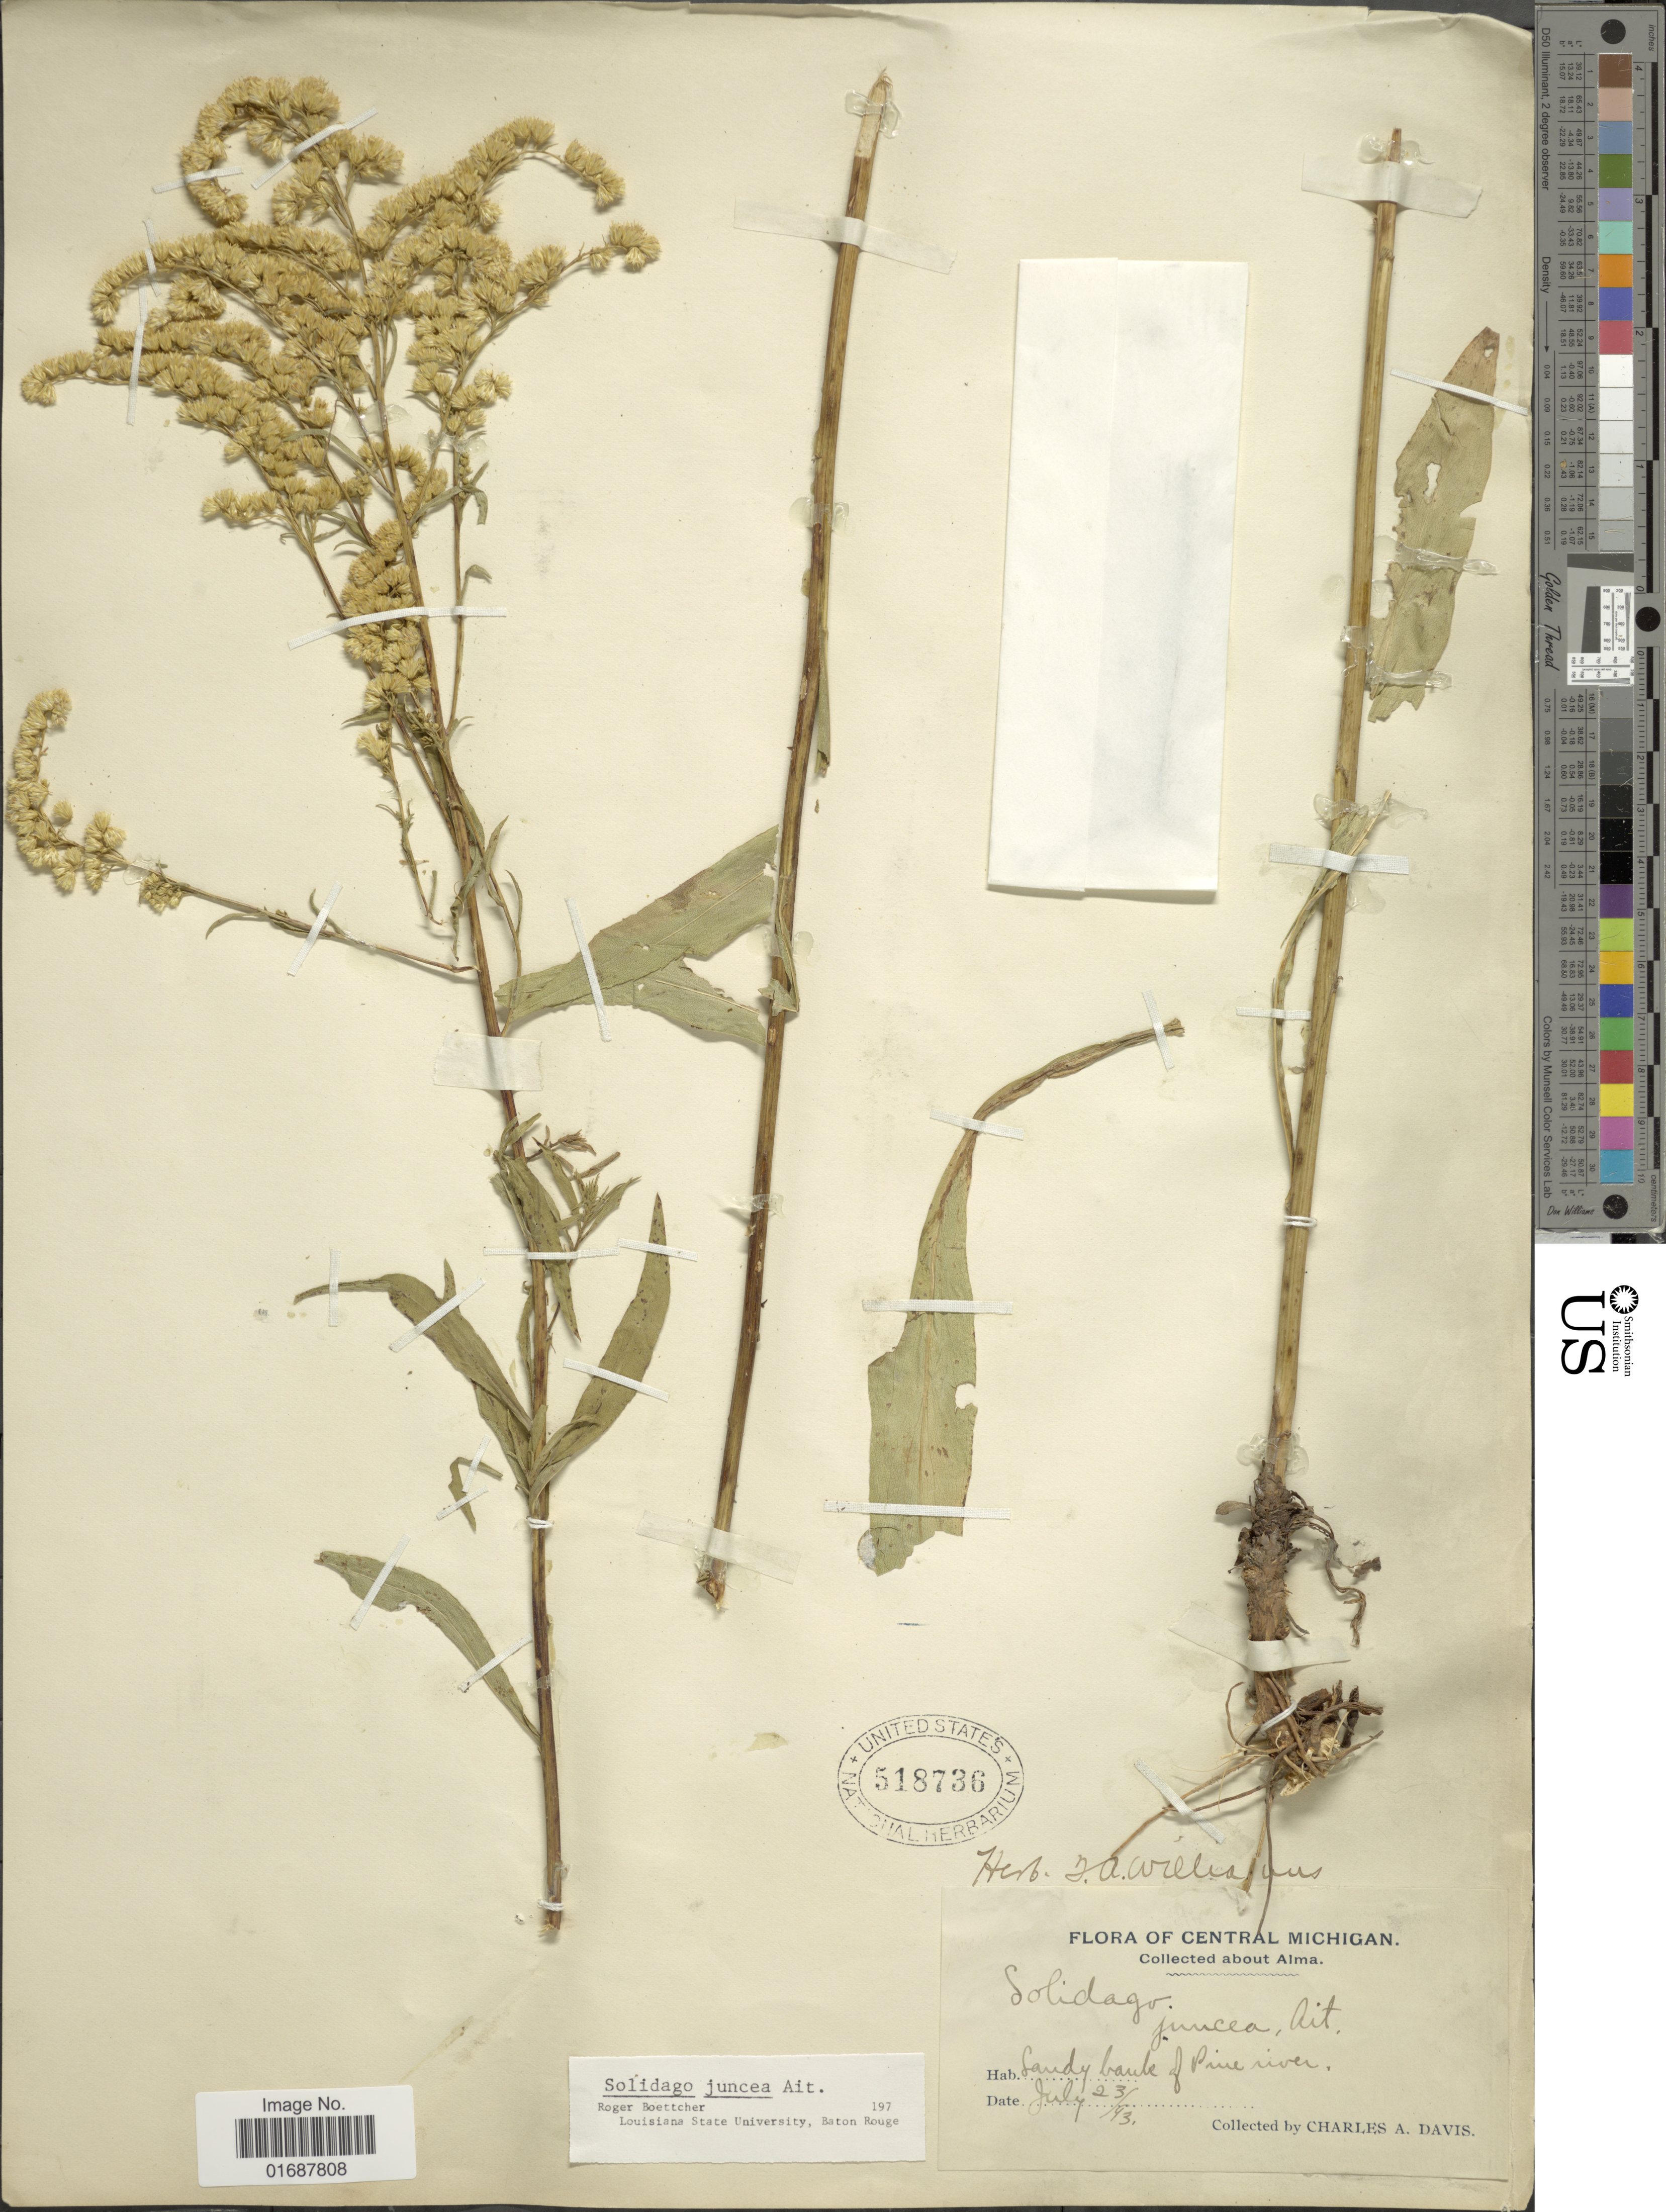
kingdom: Plantae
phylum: Tracheophyta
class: Magnoliopsida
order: Asterales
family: Asteraceae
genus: Solidago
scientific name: Solidago juncea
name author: Aiton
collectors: C. Davis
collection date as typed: Transcribed d/m/y: 23/7/93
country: United States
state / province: Michigan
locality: Central Michigan. Alma. Pine river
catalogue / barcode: US 518736